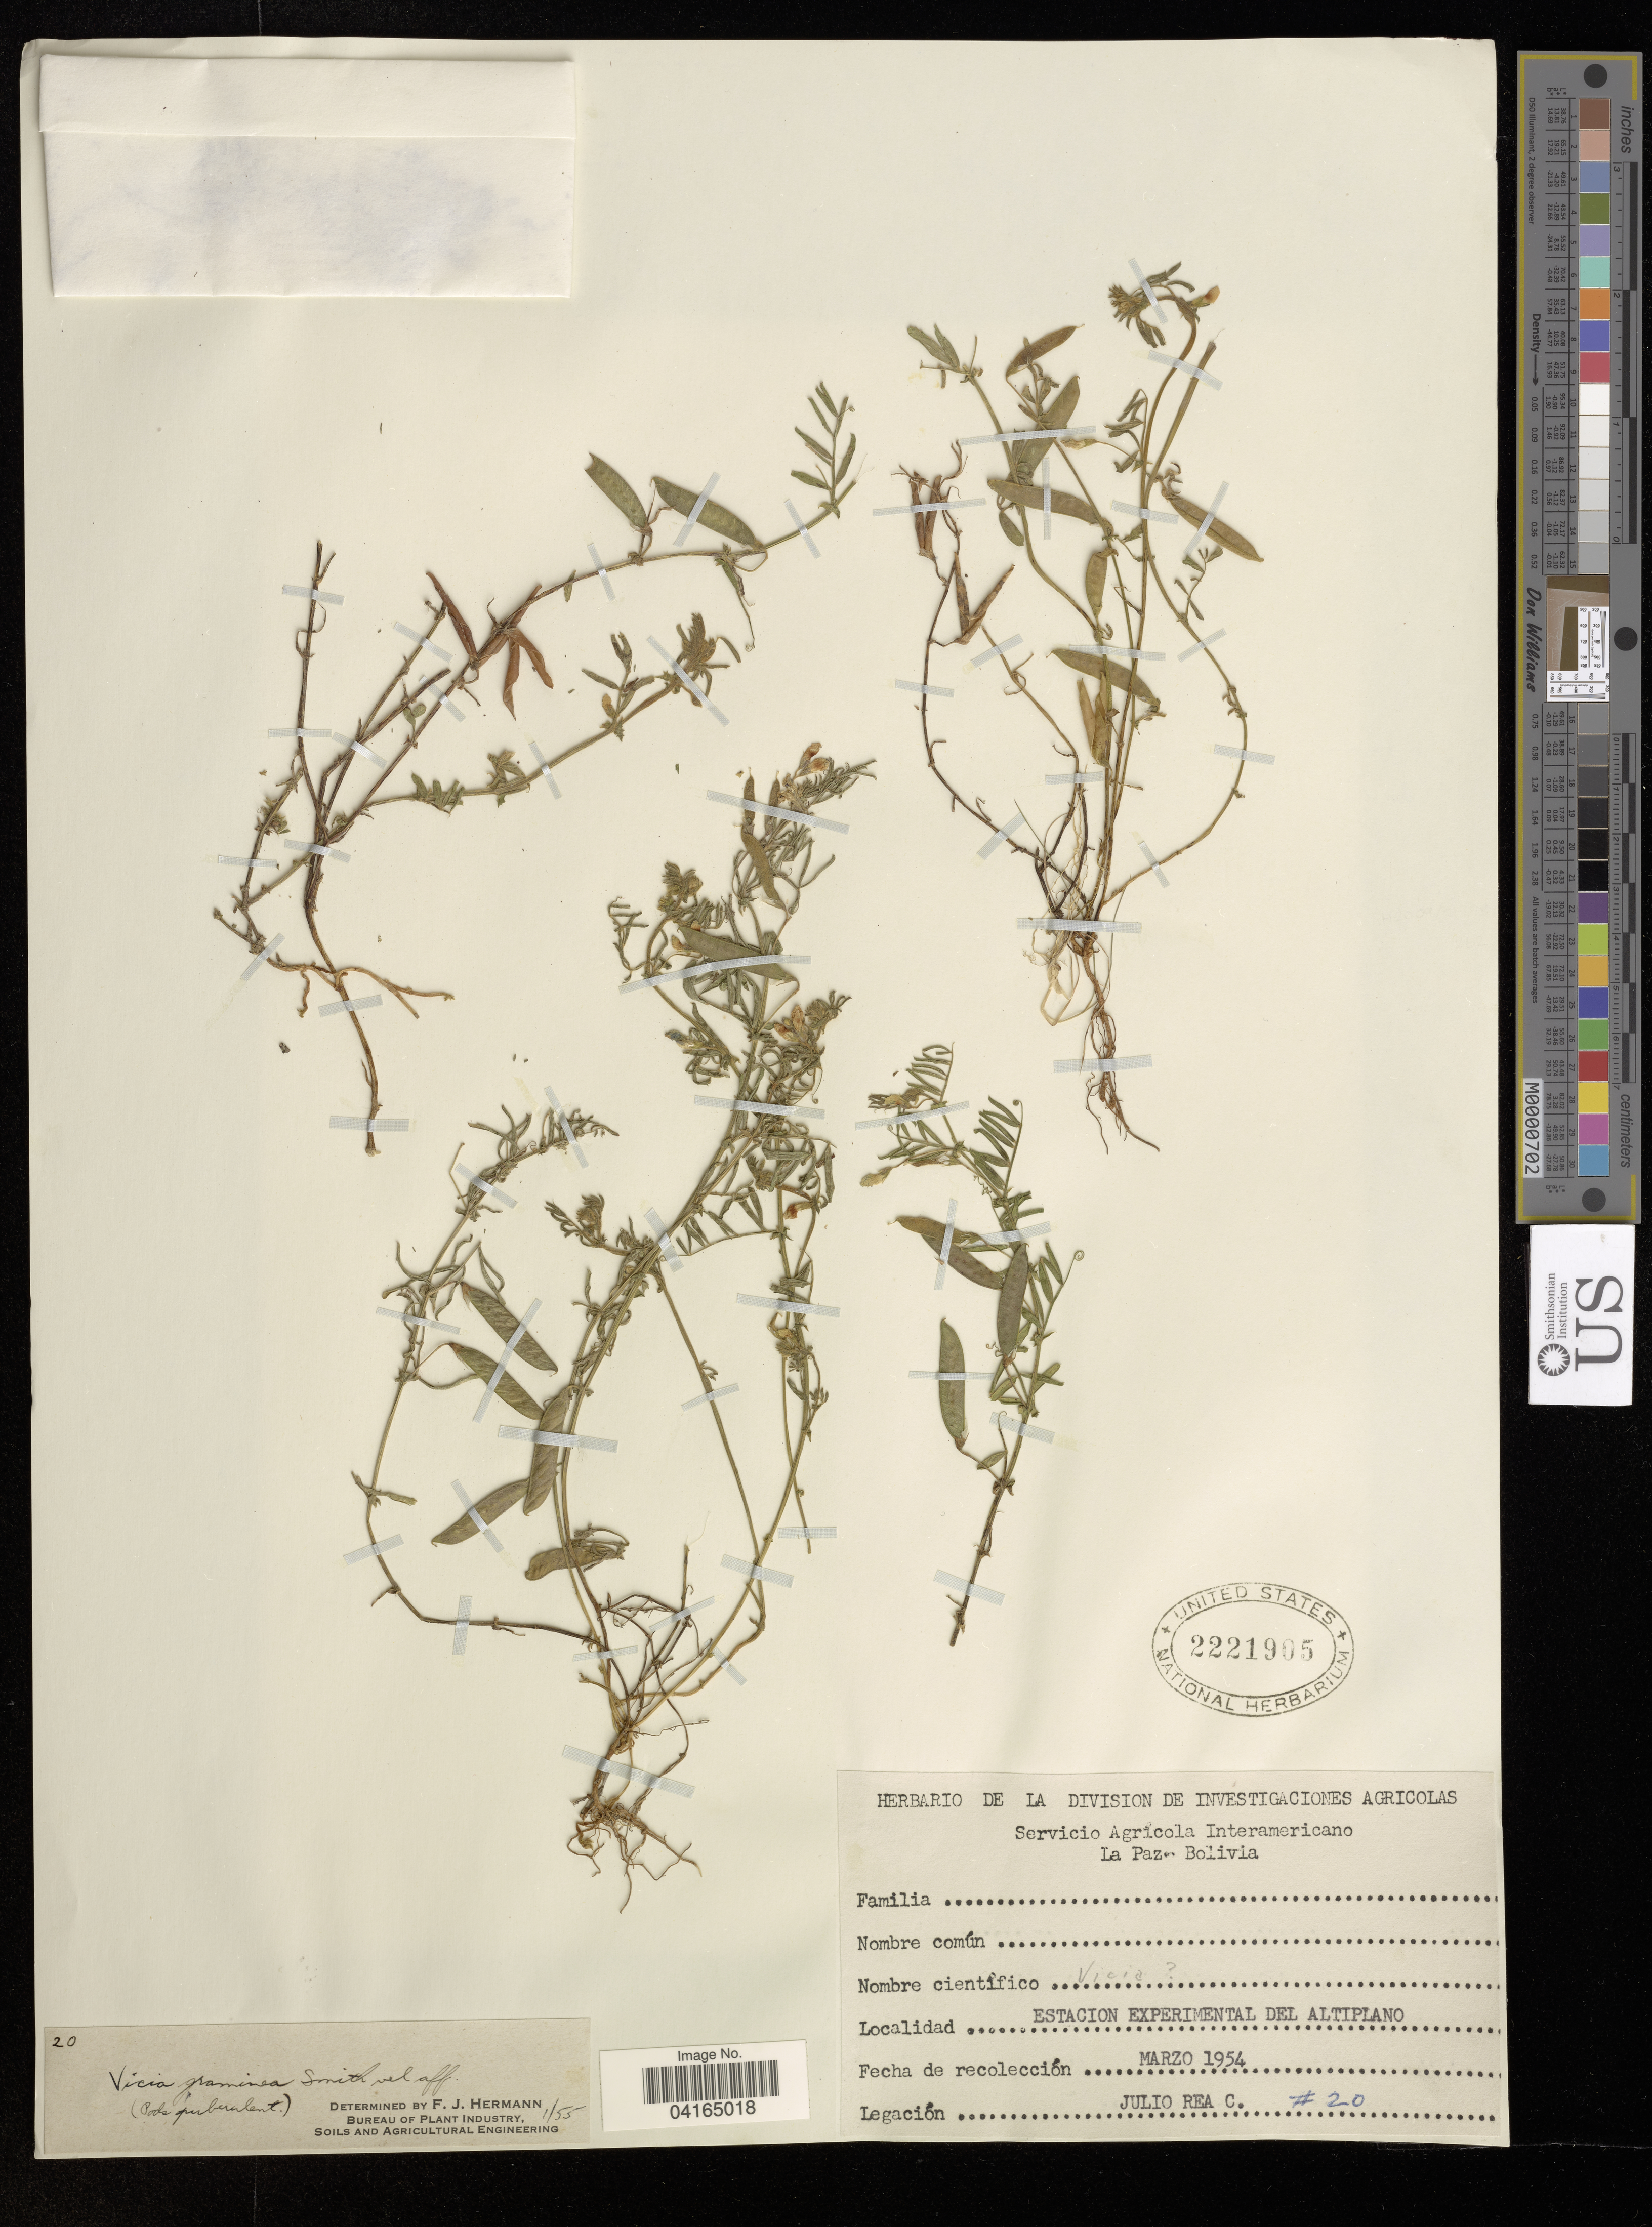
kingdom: Plantae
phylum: Tracheophyta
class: Magnoliopsida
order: Fabales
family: Fabaceae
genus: Vicia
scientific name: Vicia graminea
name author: Sm.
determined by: Hechenleitner, Paulina, RBG Edinburgh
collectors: J. Rea C.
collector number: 20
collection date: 1954-03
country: Bolivia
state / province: La Paz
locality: Estacion Experimental Del Altiplano.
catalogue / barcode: US 2221905